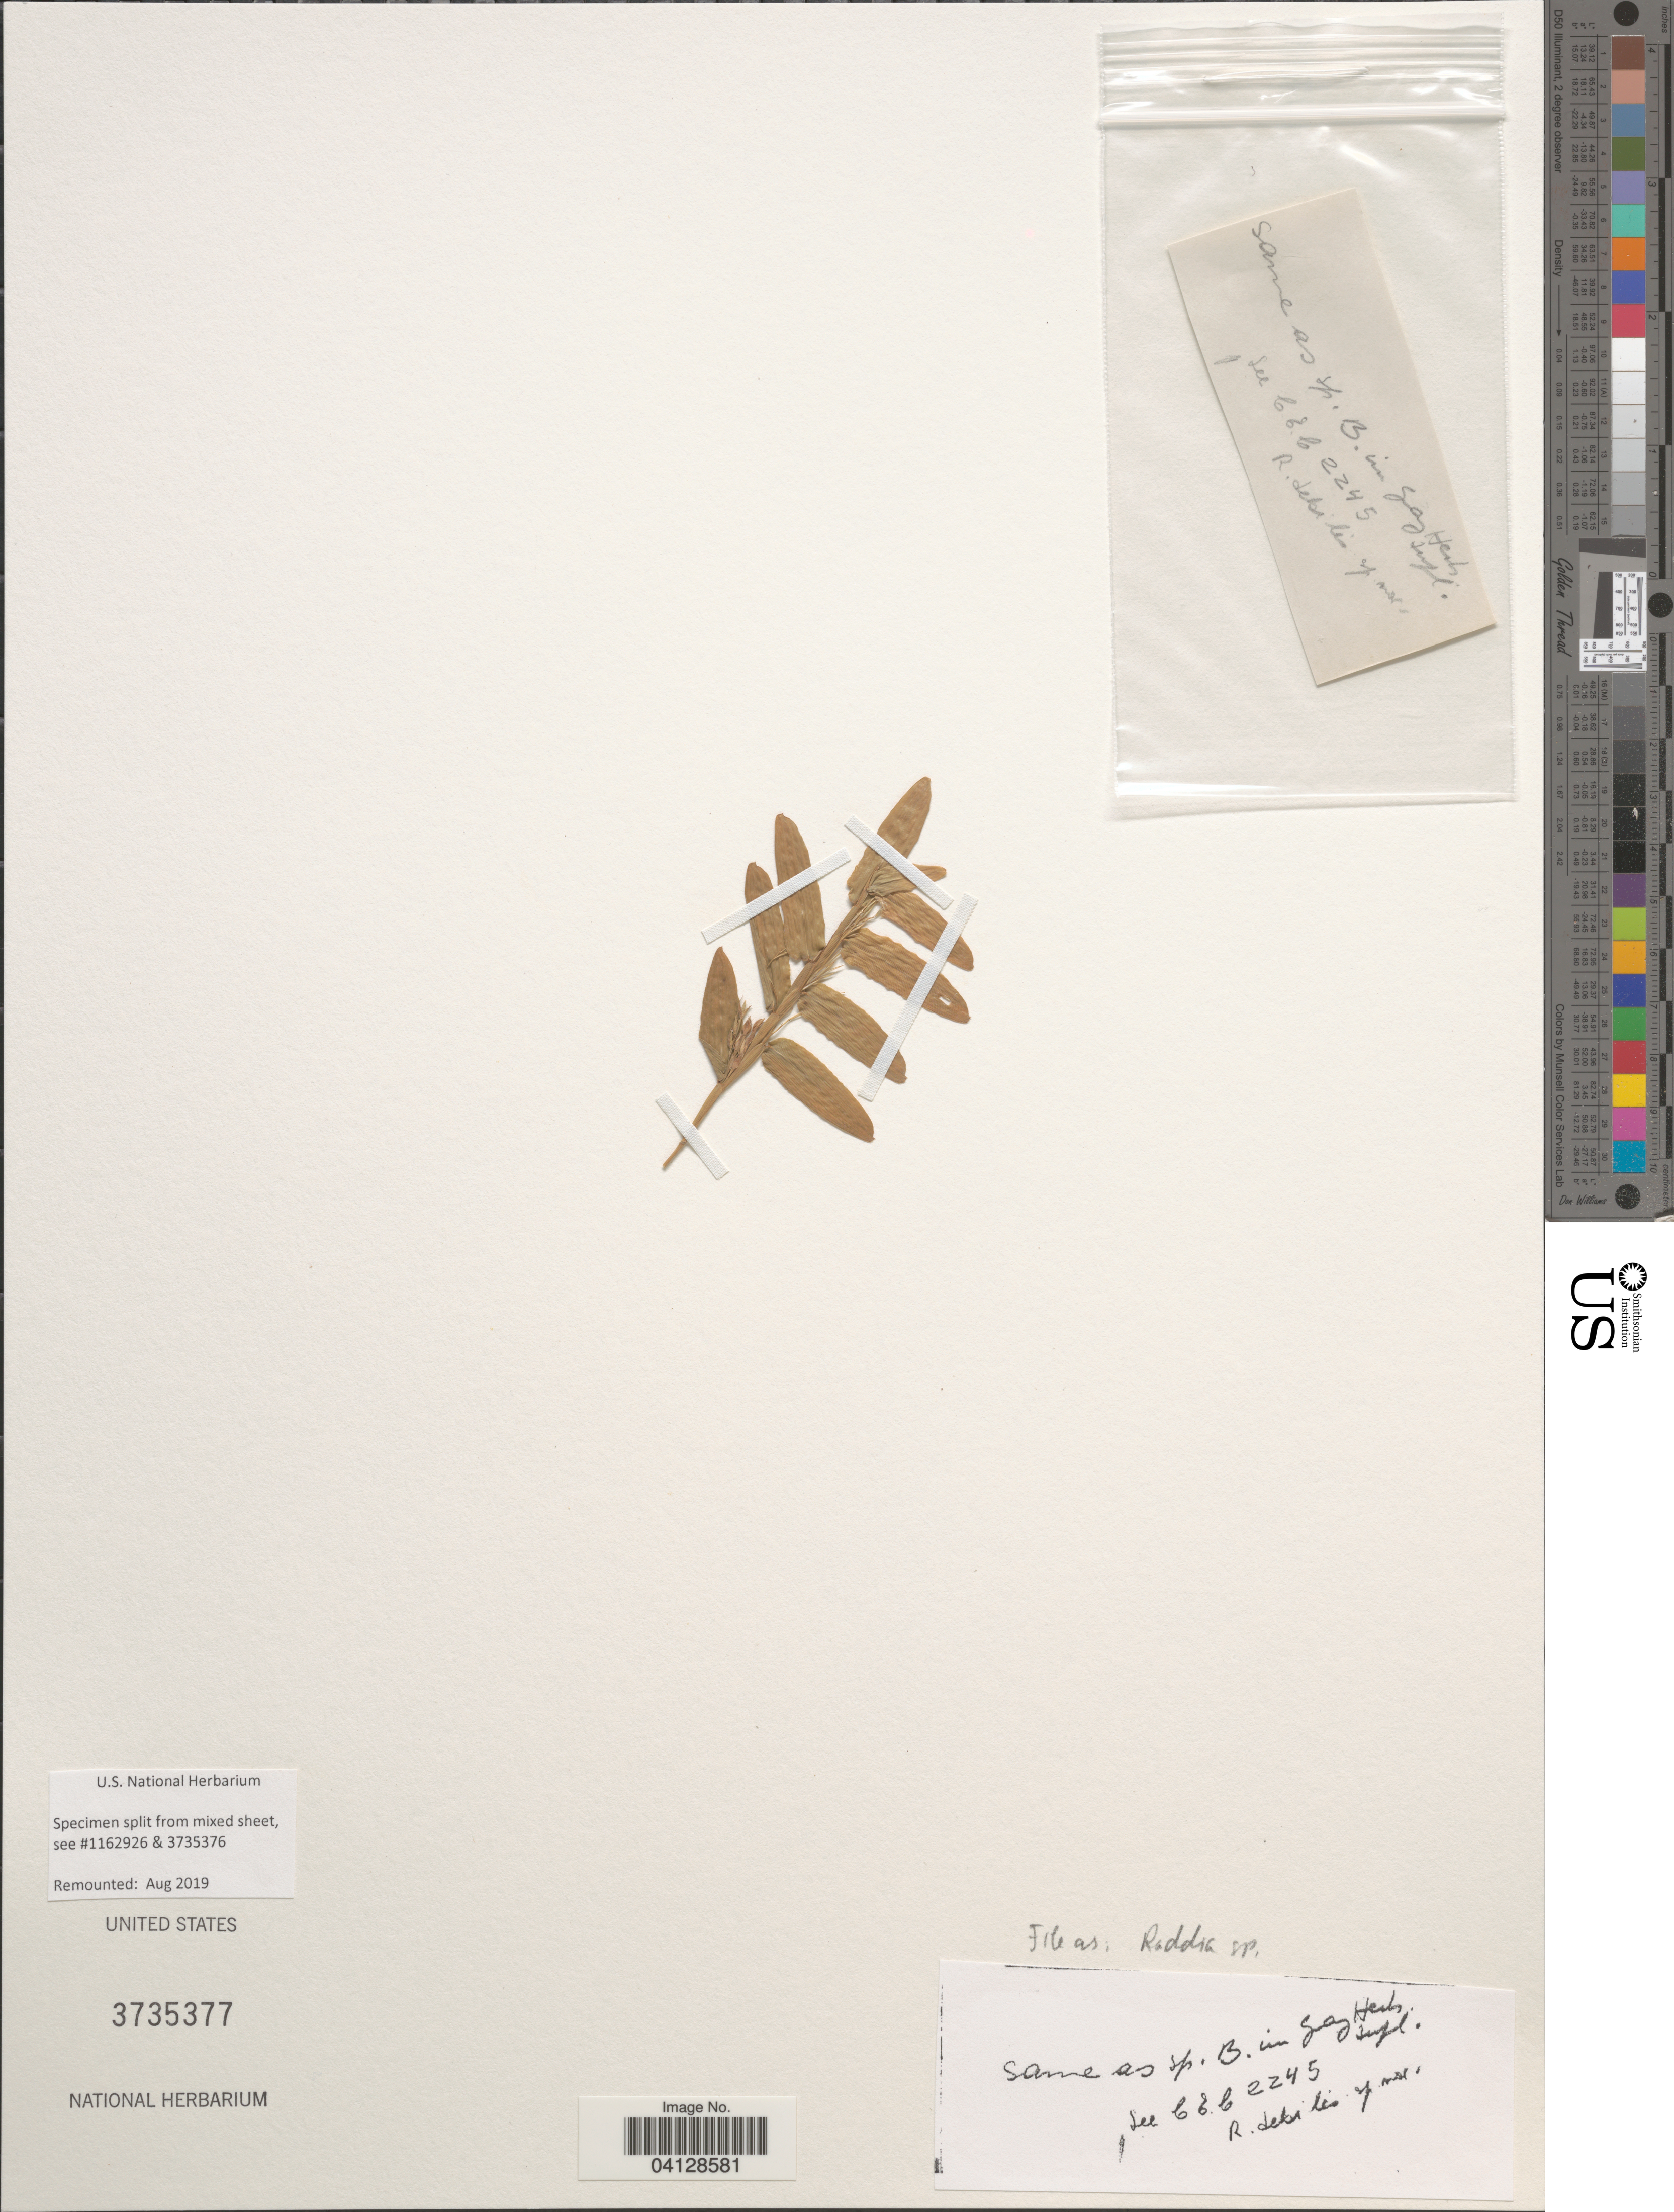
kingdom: Plantae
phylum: Tracheophyta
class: Liliopsida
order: Poales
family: Poaceae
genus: Raddia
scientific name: Raddia sp.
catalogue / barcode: US 3735377